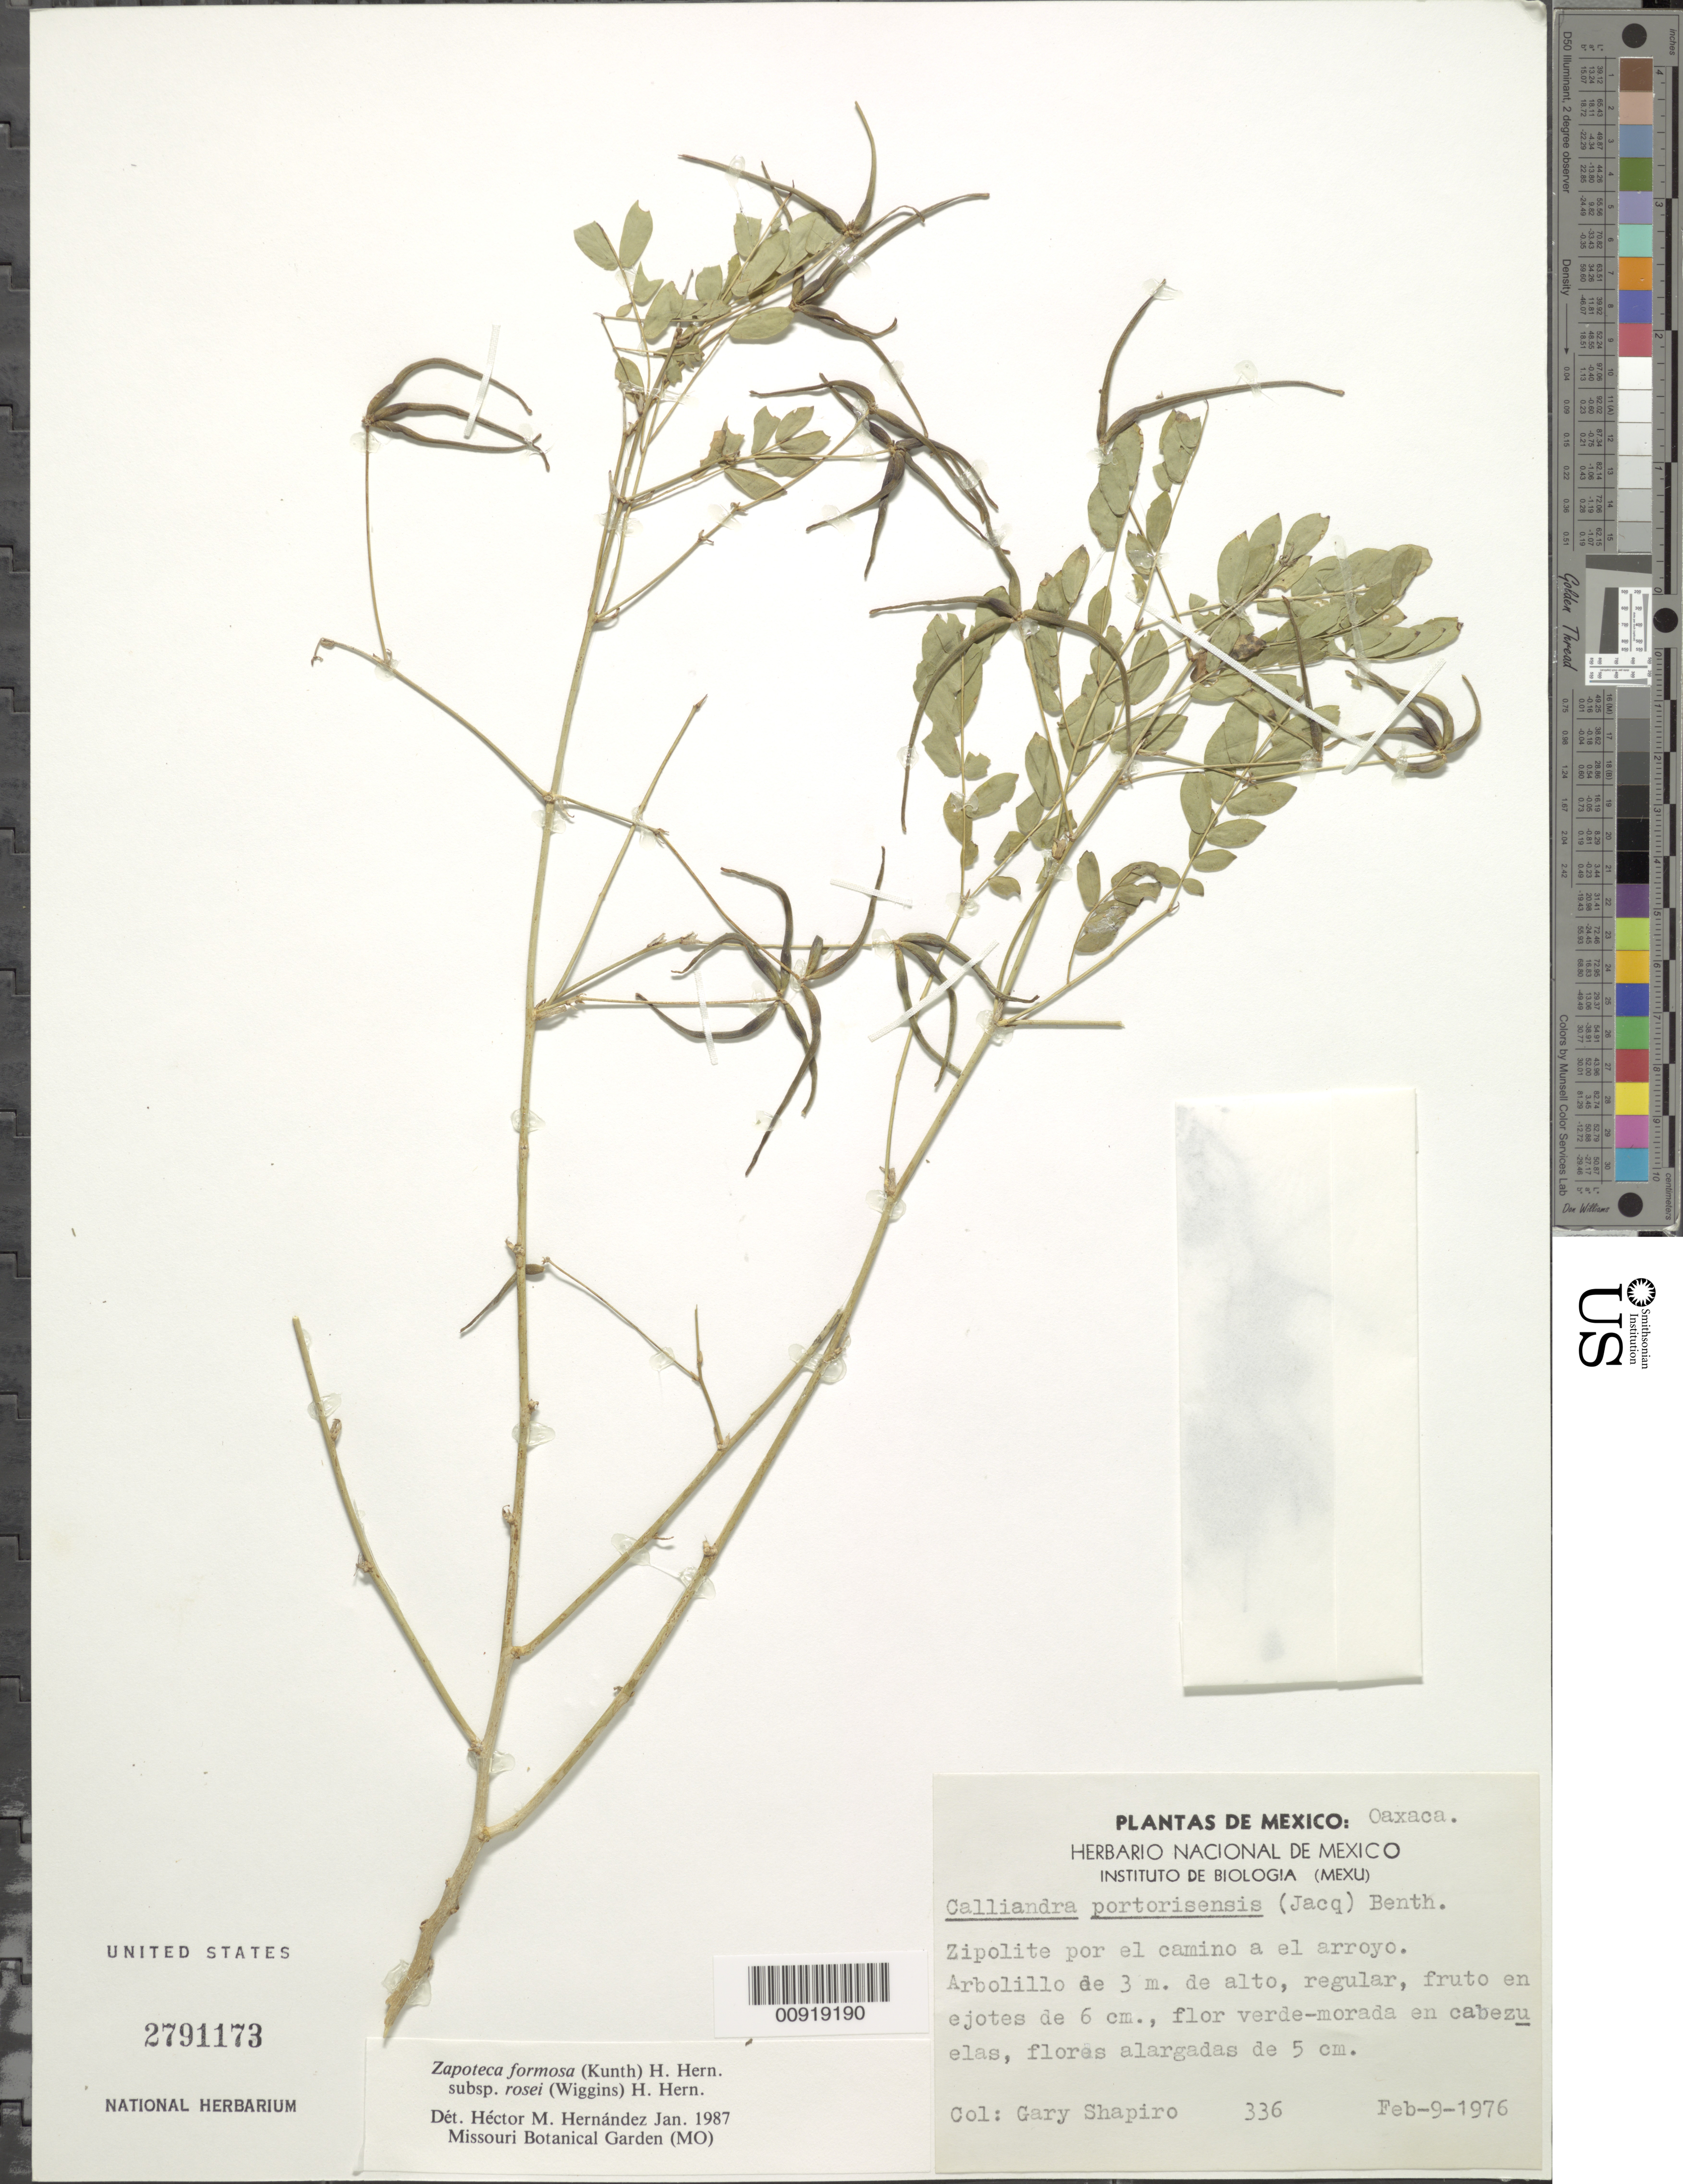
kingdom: Plantae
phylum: Tracheophyta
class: Magnoliopsida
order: Fabales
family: Fabaceae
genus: Zapoteca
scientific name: Zapoteca formosa subsp. rosei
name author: (Wiggins) H.M. Hern.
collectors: G. Shapiro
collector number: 336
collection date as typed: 09 Feb 1976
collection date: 1976-02-09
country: Mexico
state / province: Oaxaca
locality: Zipolite por el camino a el arroyo.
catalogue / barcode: US 2791173